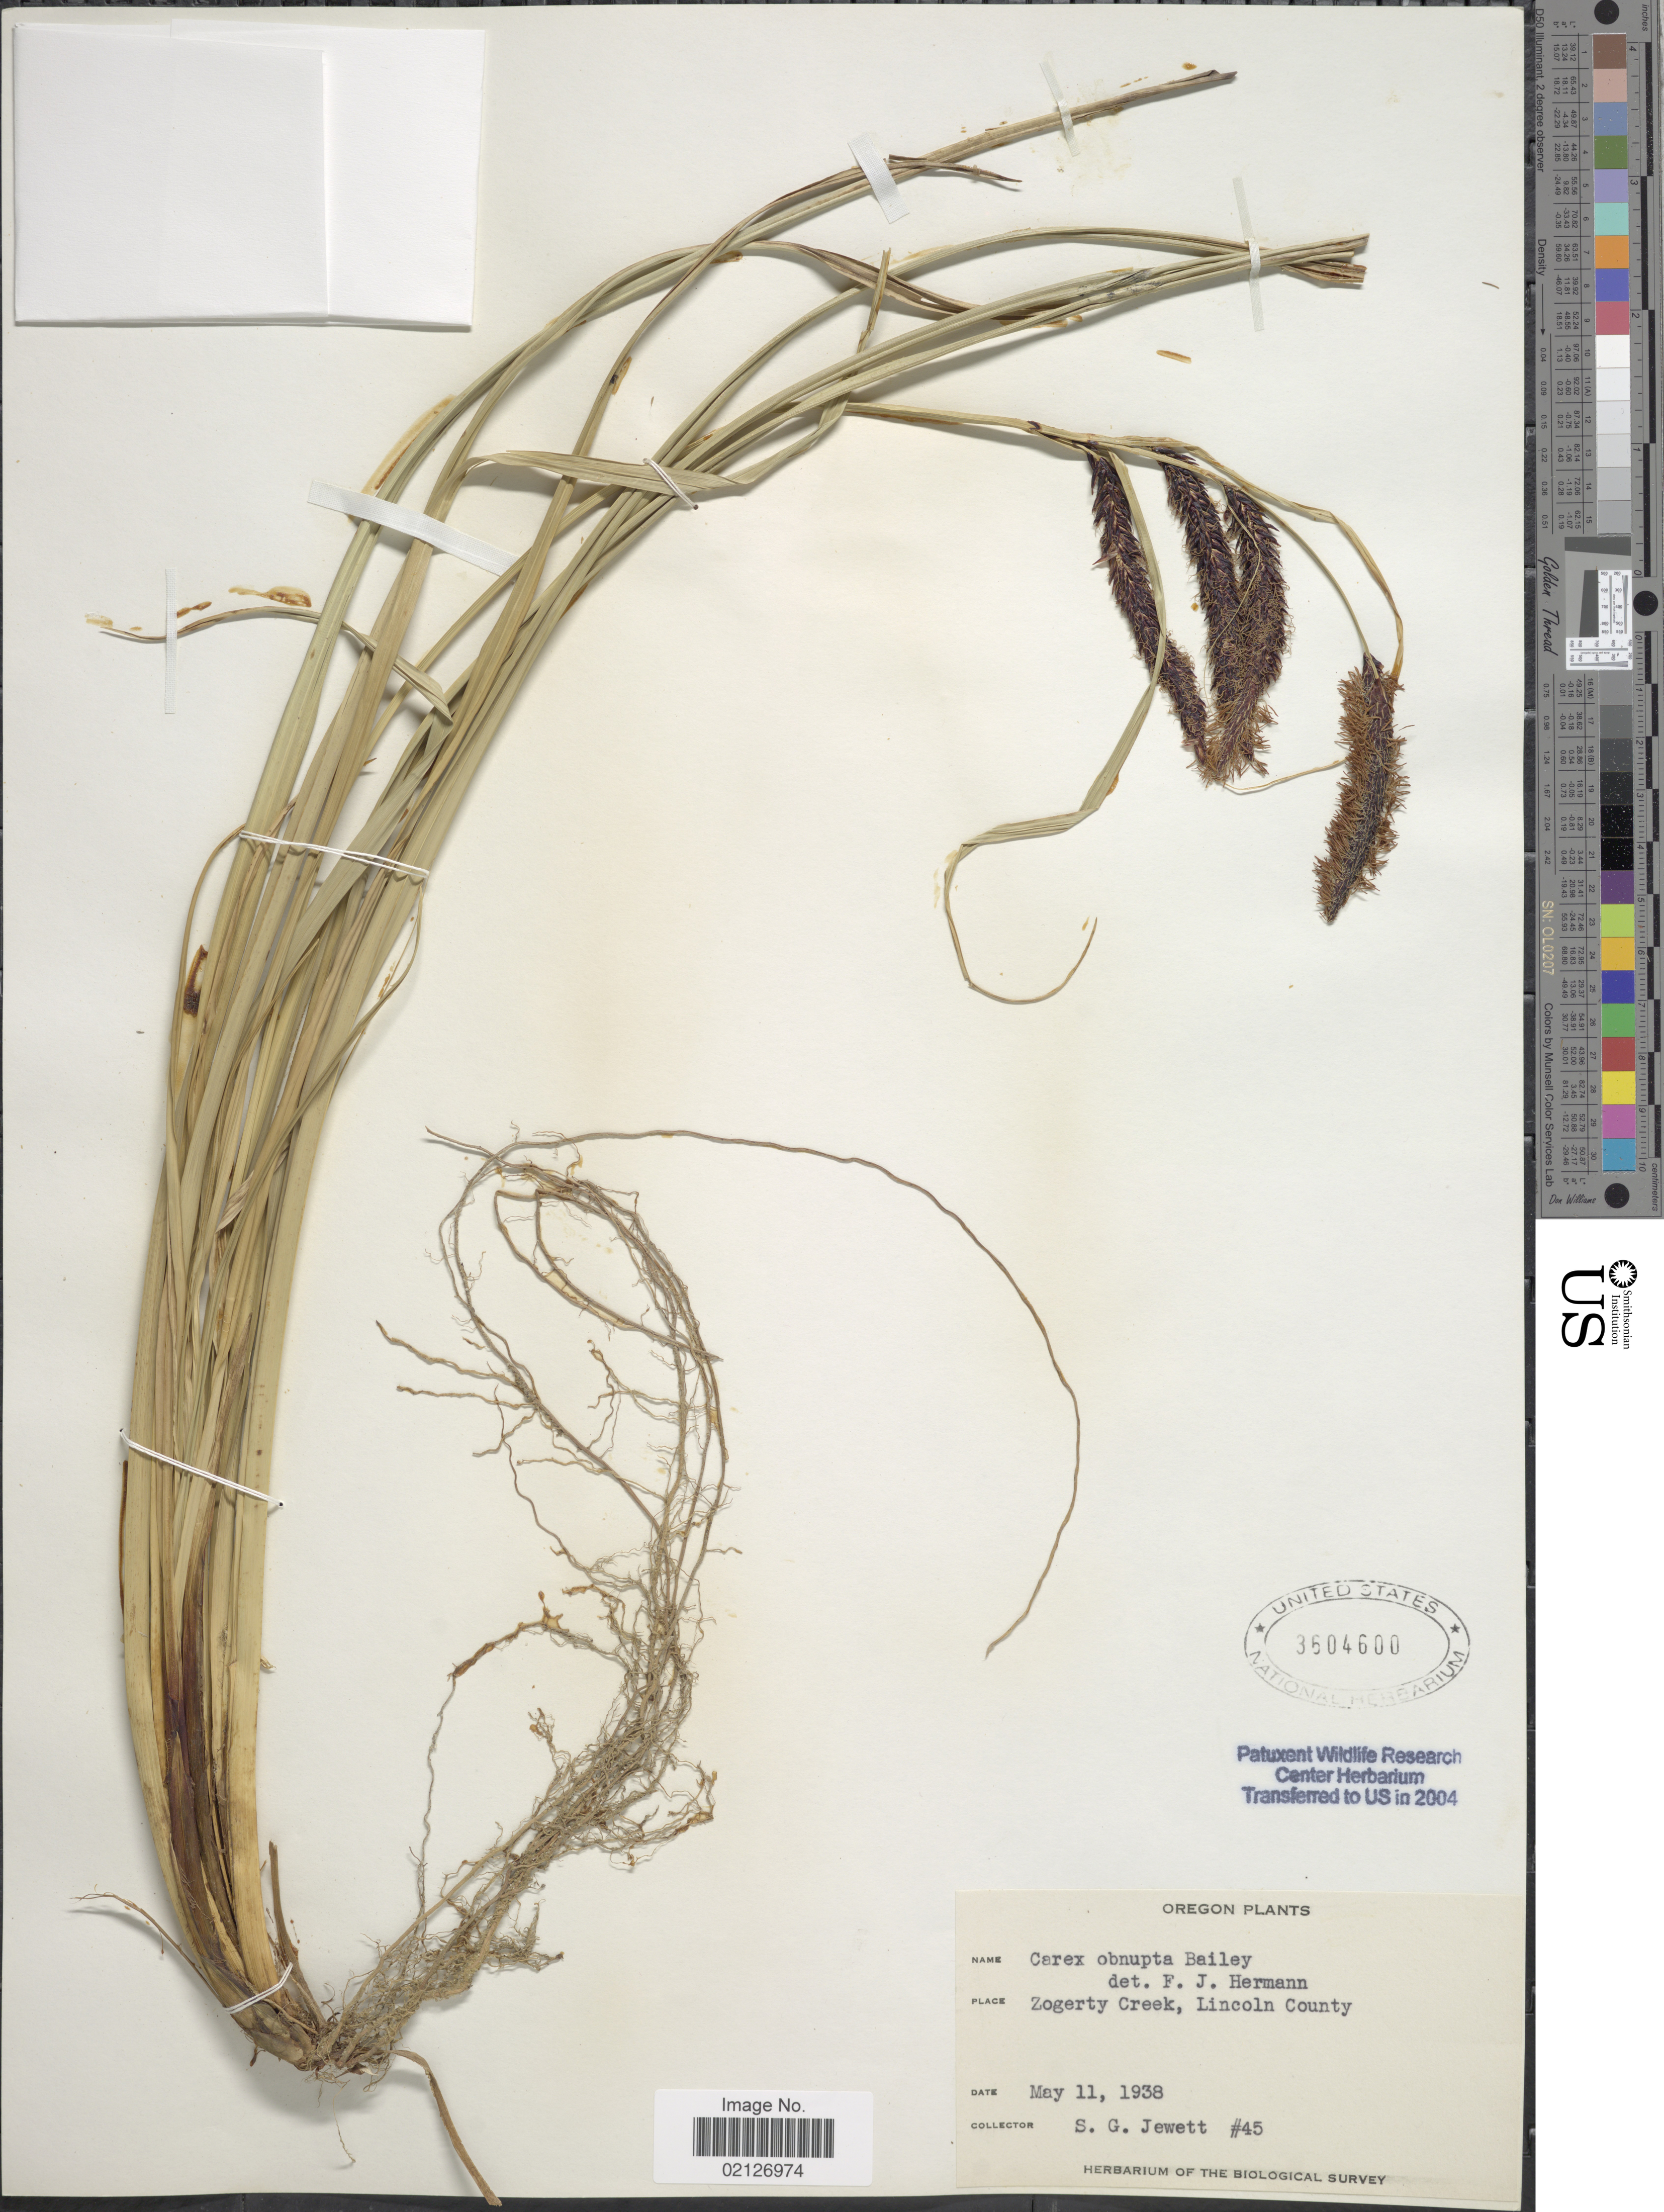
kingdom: Plantae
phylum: Tracheophyta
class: Liliopsida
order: Poales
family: Cyperaceae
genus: Carex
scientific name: Carex obnupta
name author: L.H. Bailey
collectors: S. Jewett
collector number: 45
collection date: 1938-05-11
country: United States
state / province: Oregon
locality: Zogerty Creek, Lincoln County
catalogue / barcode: US 3604600